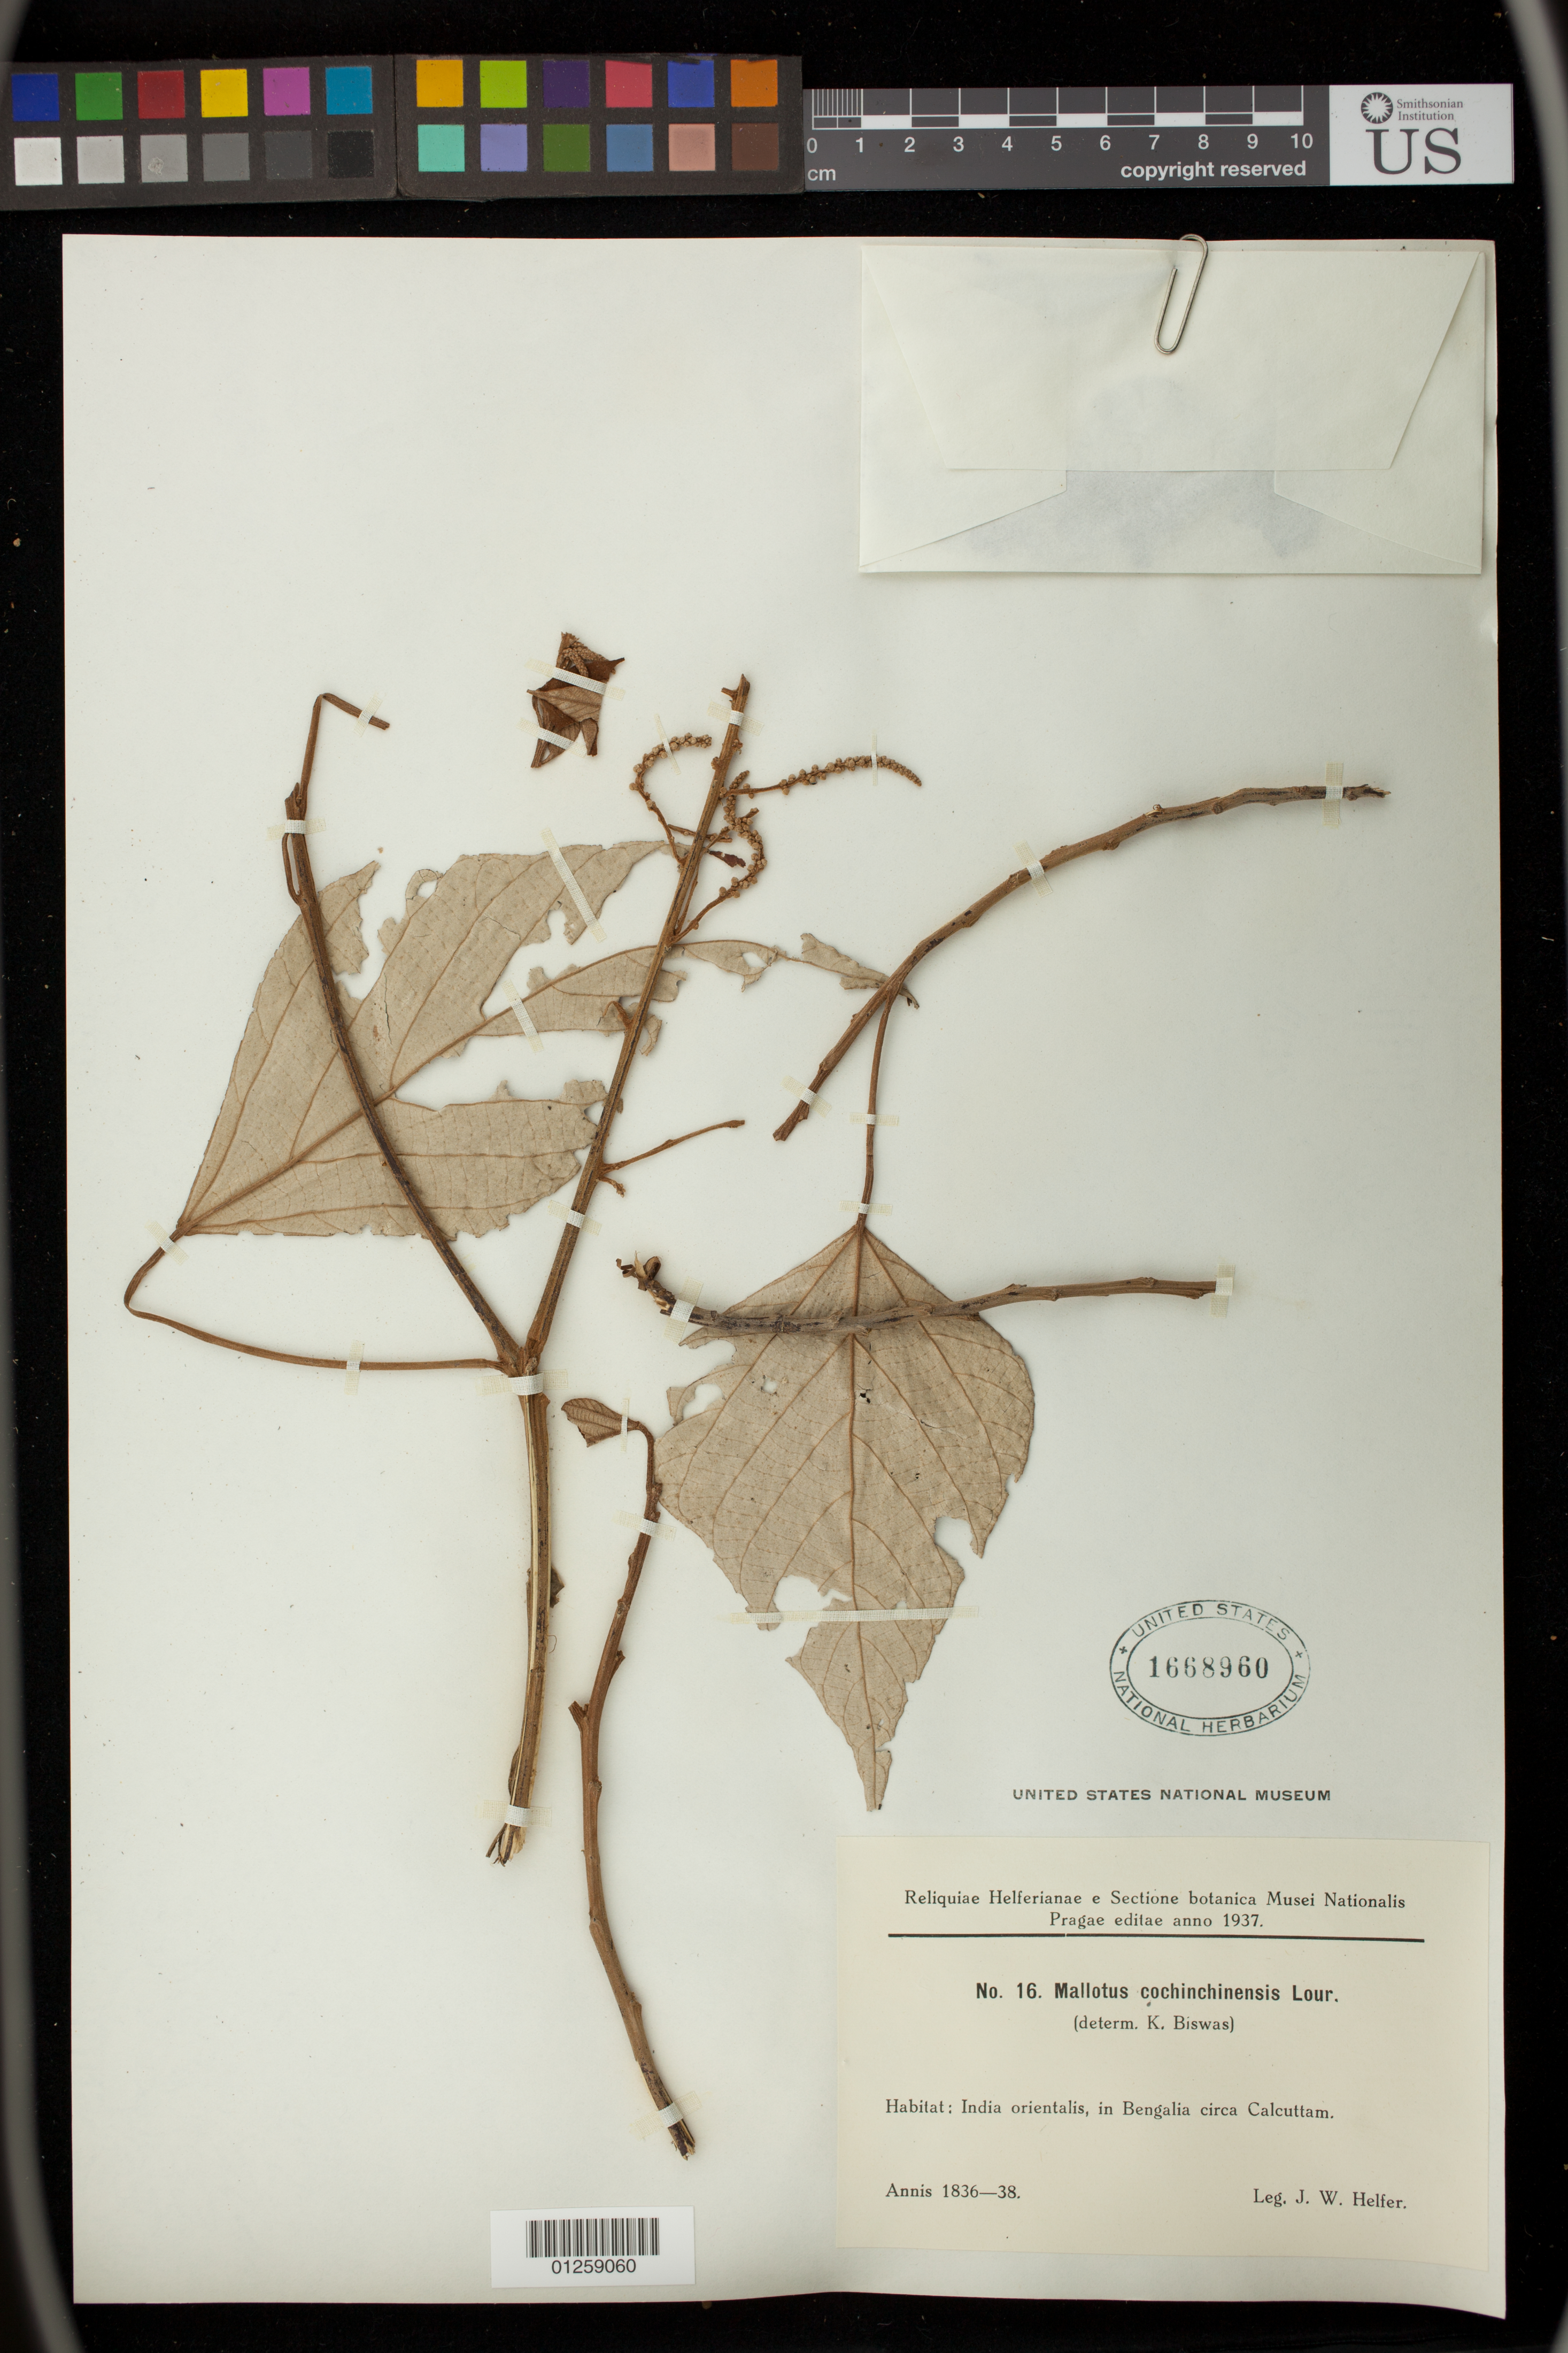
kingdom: Plantae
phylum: Tracheophyta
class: Magnoliopsida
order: Malpighiales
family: Euphorbiaceae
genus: Mallotus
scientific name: Mallotus paniculatus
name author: (Lam.) Müll. Arg.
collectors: J. W. Helfer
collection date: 1836/1838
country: India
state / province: West Bengal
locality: Calcutta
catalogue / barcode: US 1668960